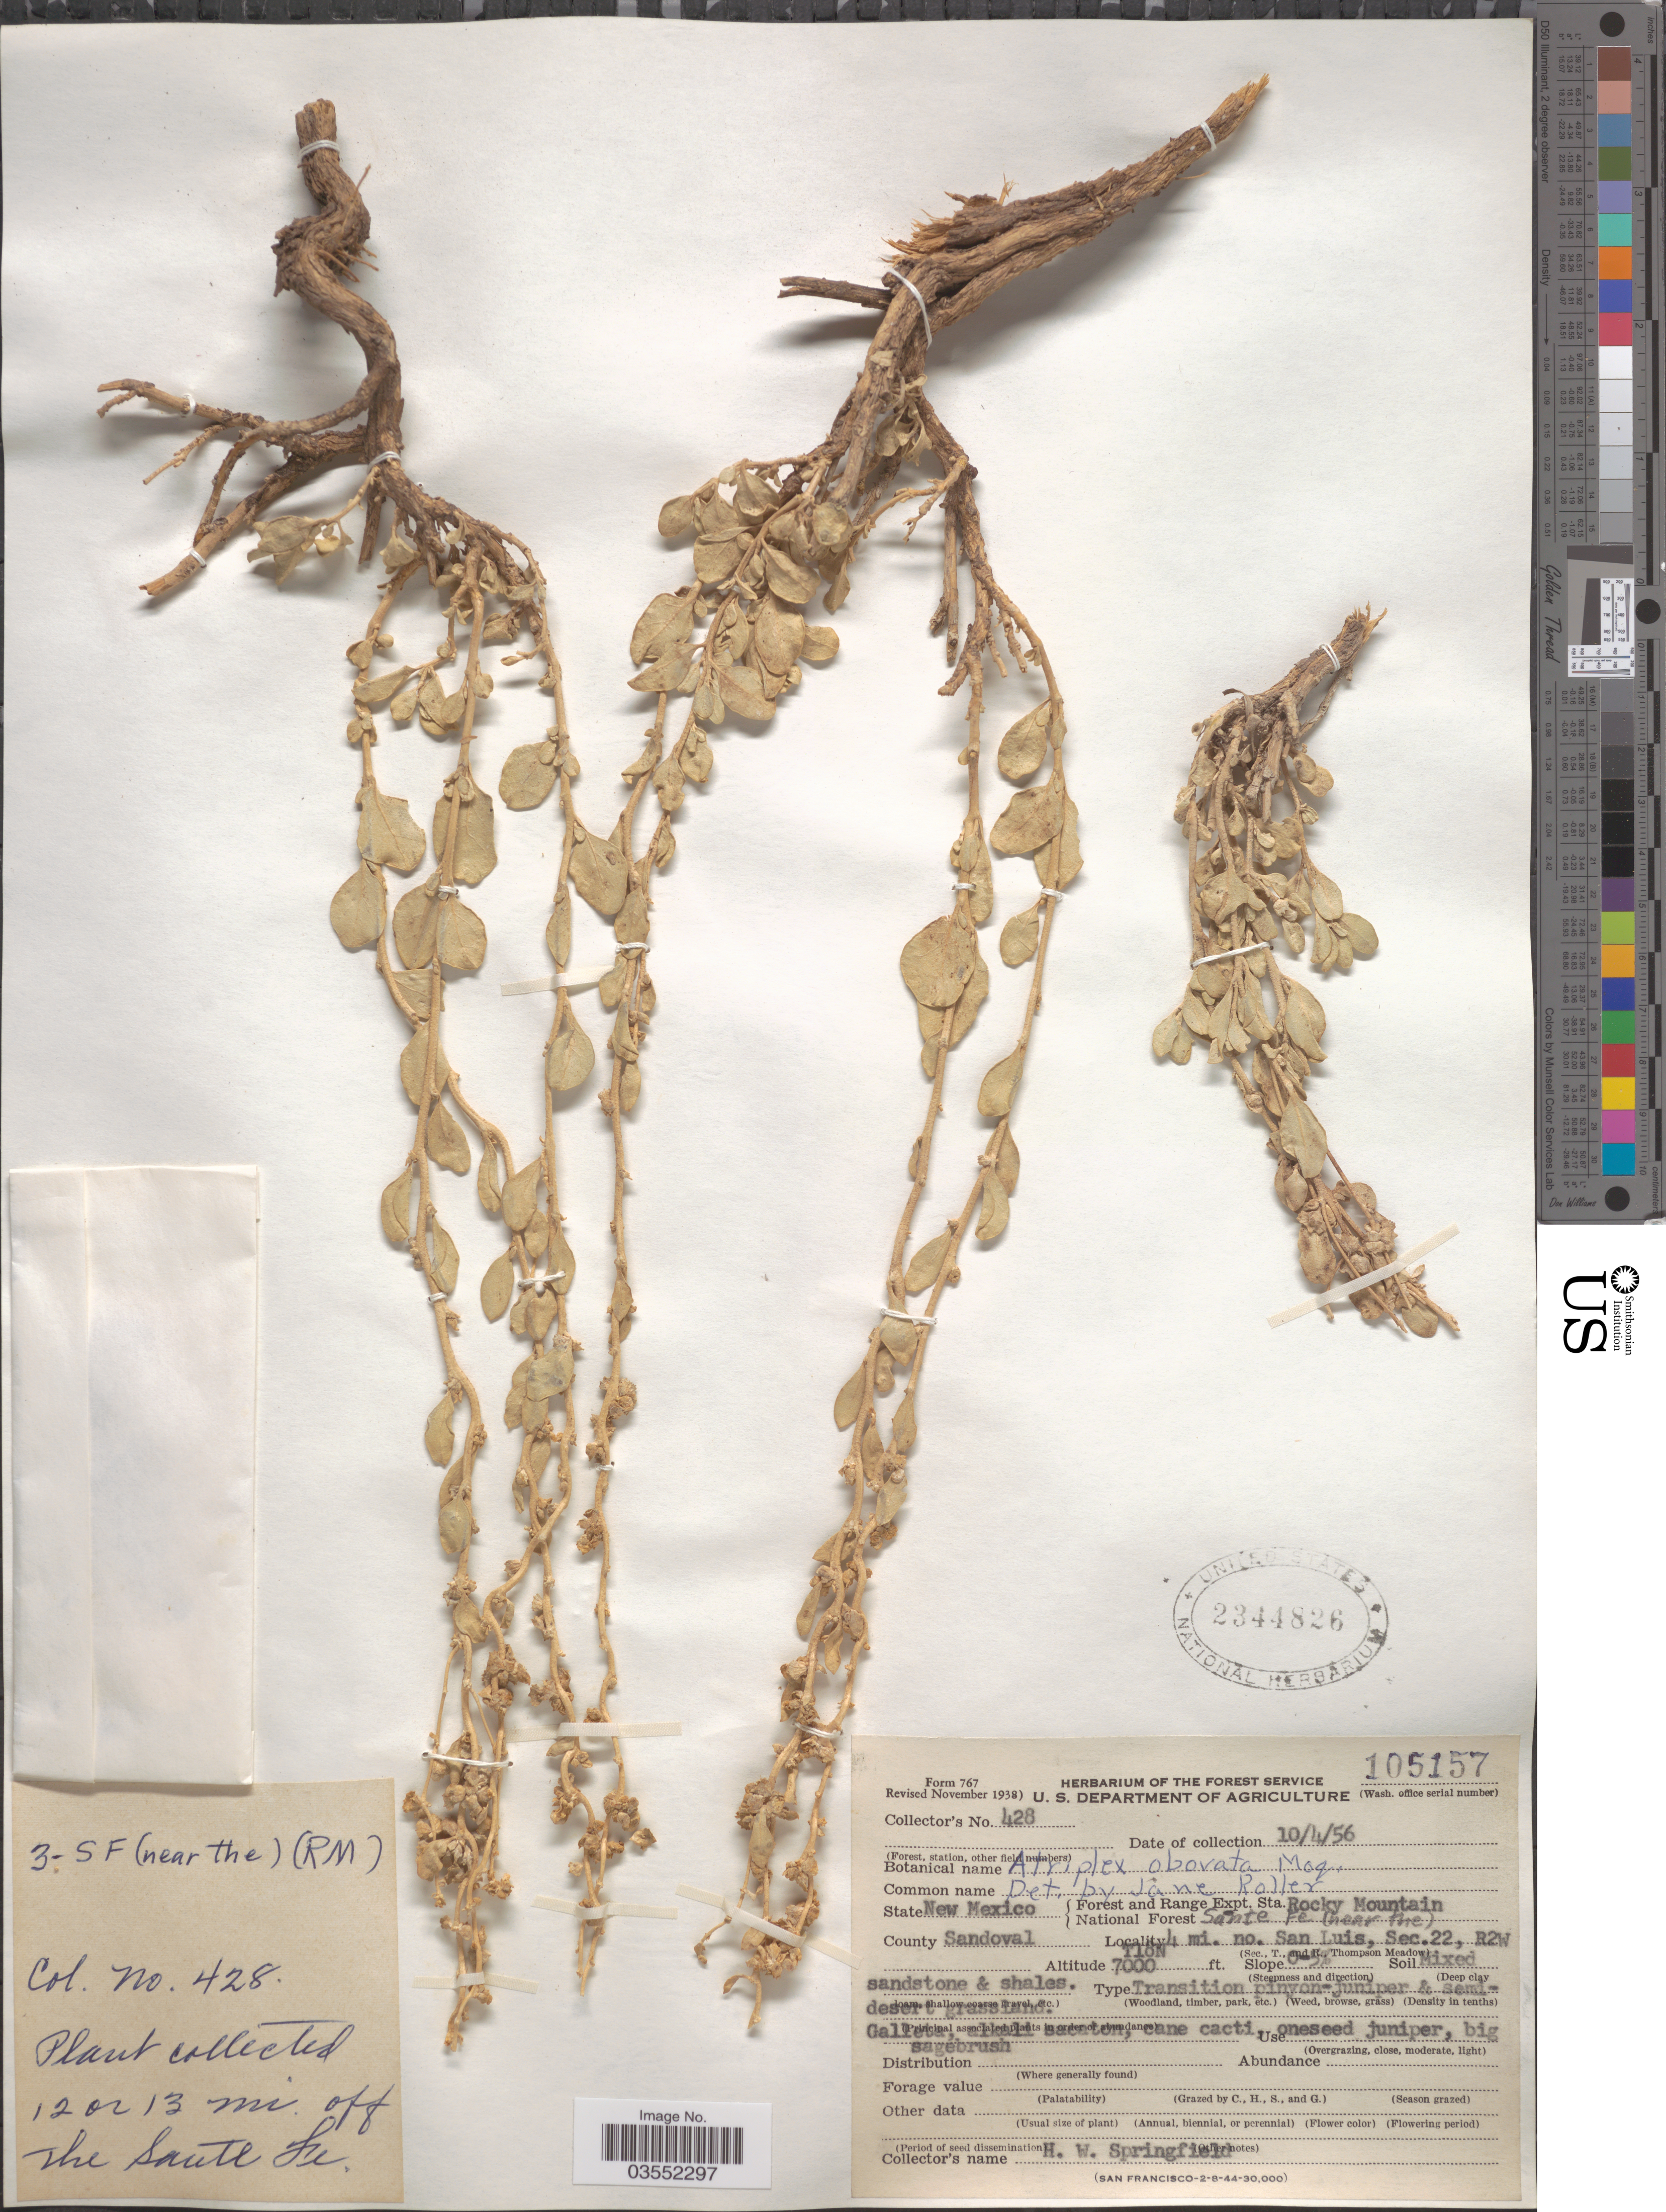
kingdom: Plantae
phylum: Tracheophyta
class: Magnoliopsida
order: Caryophyllales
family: Amaranthaceae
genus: Atriplex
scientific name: Atriplex obovata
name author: Moq.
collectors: H. Springfield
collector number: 428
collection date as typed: Transcribed d/m/y: 4/10/56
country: United States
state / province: New Mexico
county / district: Sandoval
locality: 4 mi. no. San Luis, Sec. 22, R2W T18N (Sec., T. and R. Thomson Meadow). Rocky Mountain Forest and Range Expt. Sta., (near the) Santa Fe National Forest, Sandoval County.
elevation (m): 2134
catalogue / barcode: US 2344826